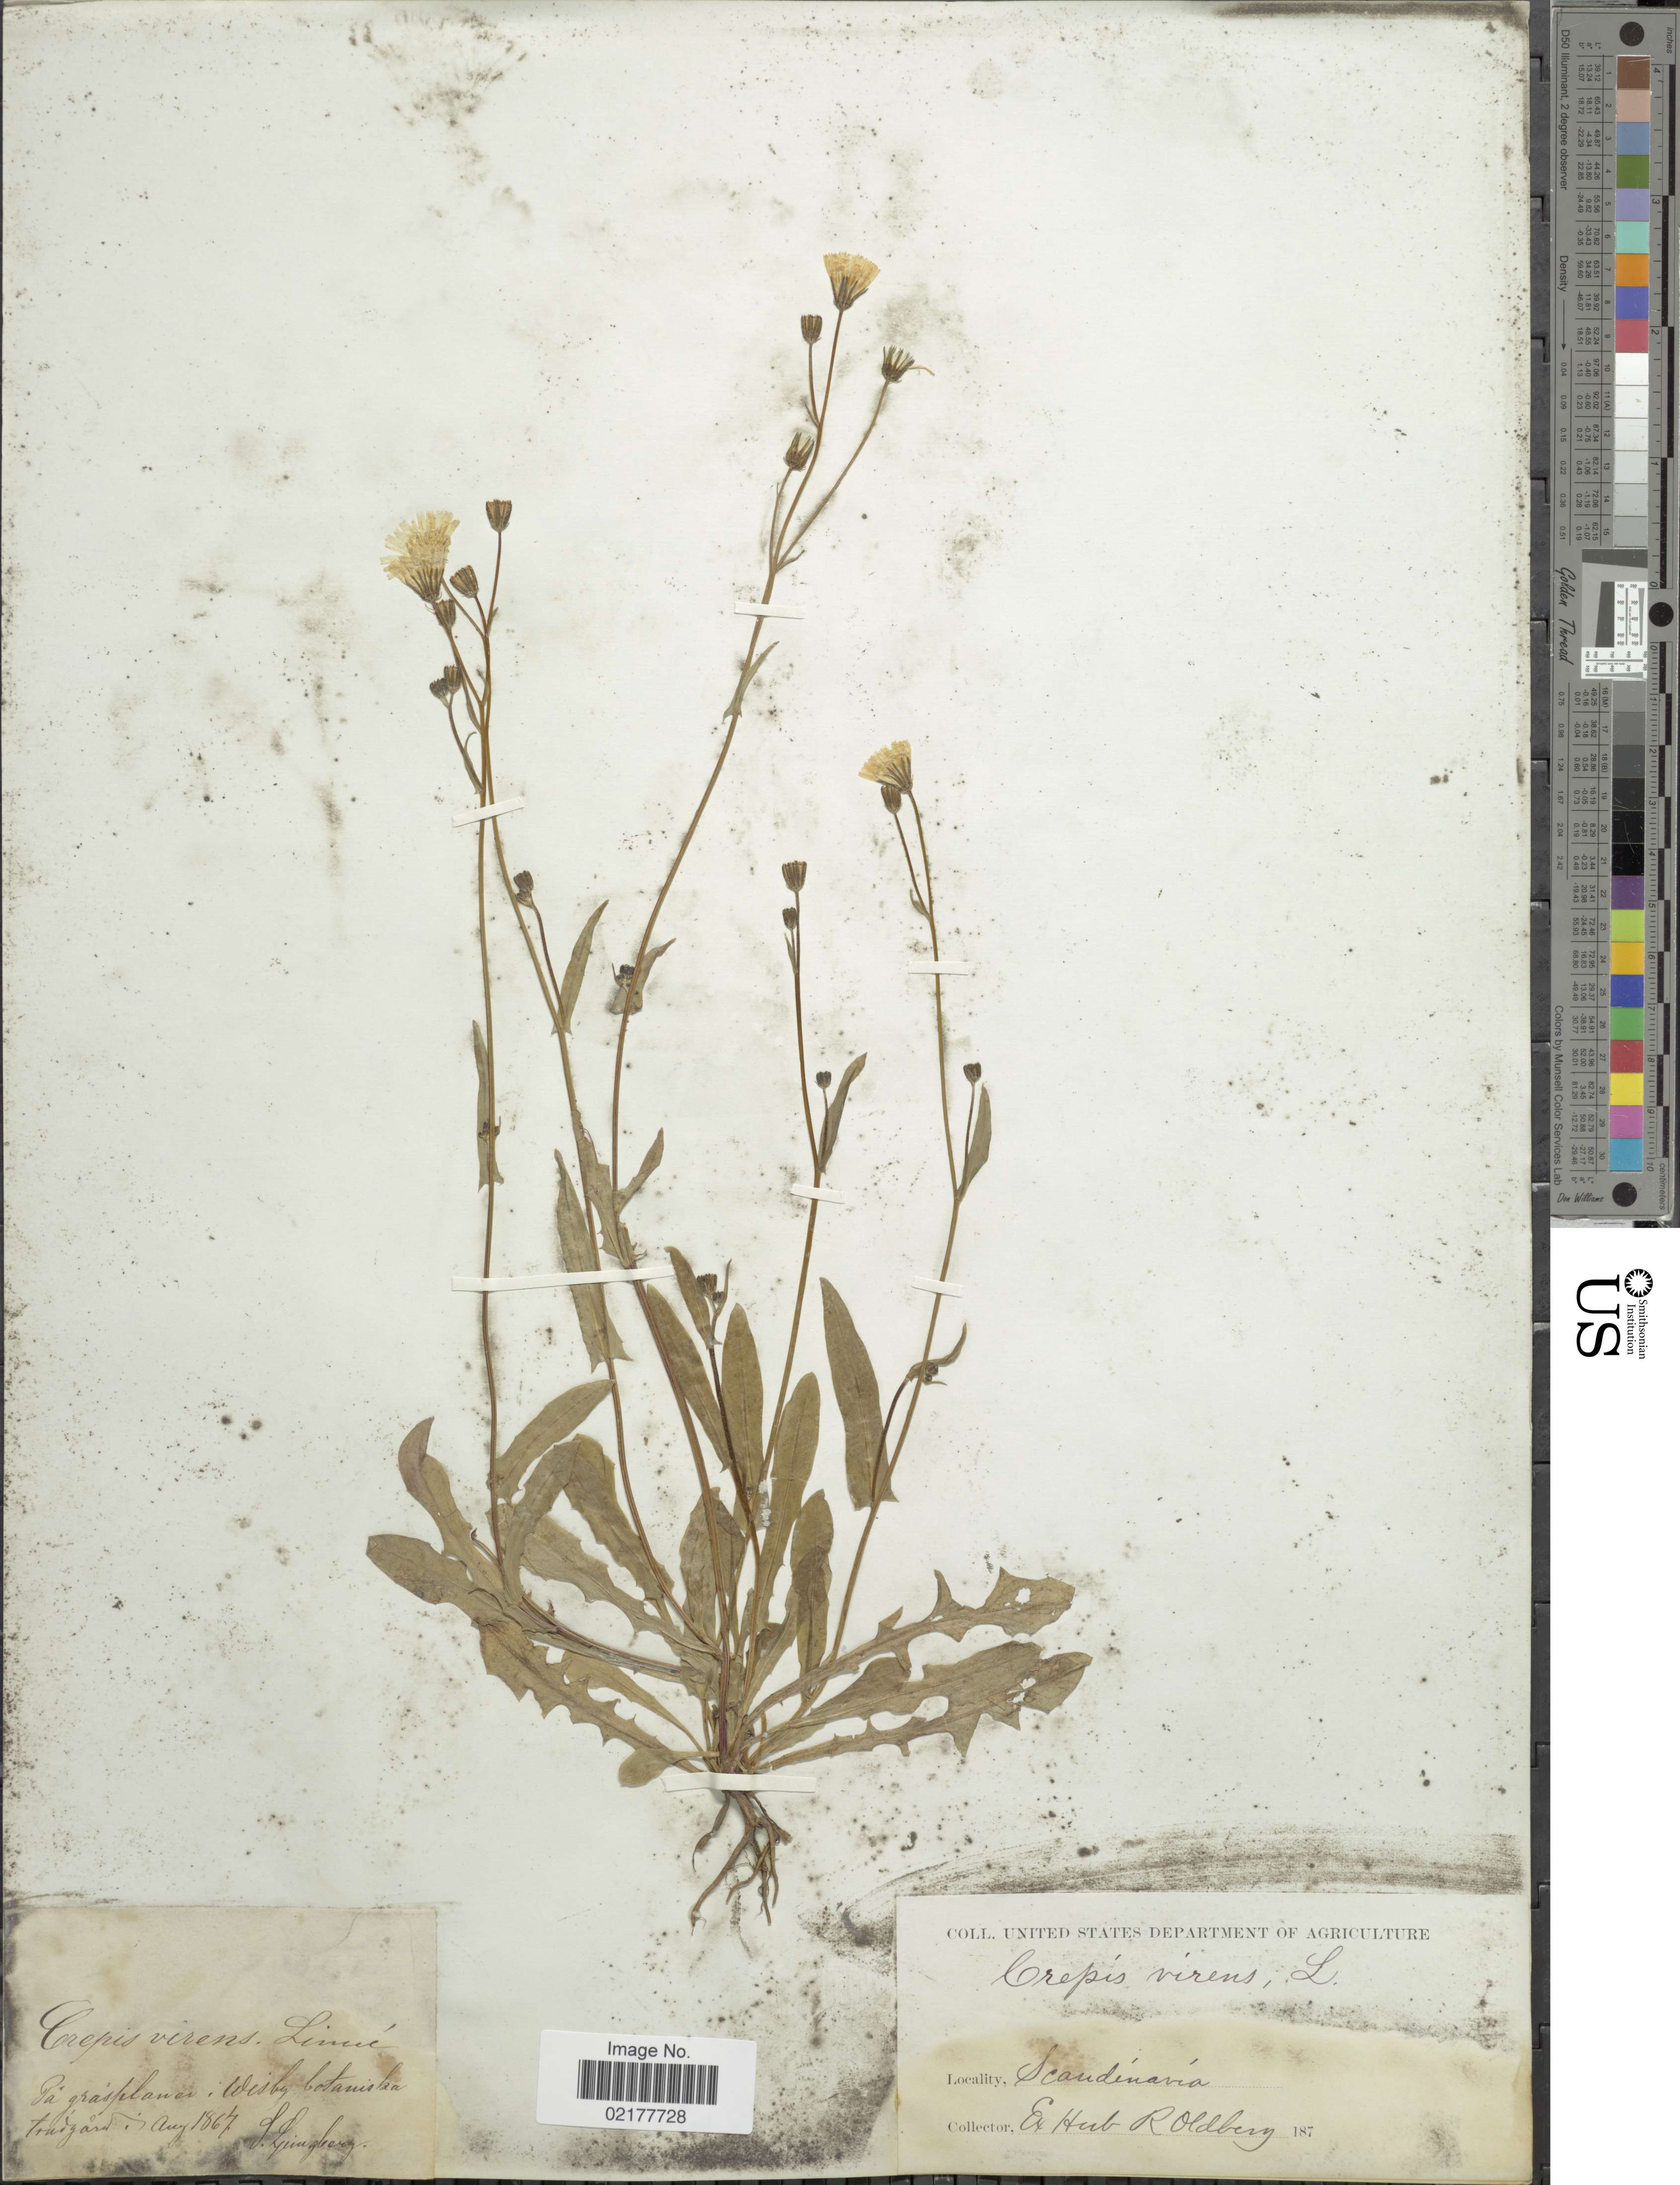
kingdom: Plantae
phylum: Tracheophyta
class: Magnoliopsida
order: Asterales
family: Asteraceae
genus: Crepis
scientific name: Crepis capillaris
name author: (L.) Wallr.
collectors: S. Lungberg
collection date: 1867-08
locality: Wesby botaniska toutyard [interpreted] Scandinavia